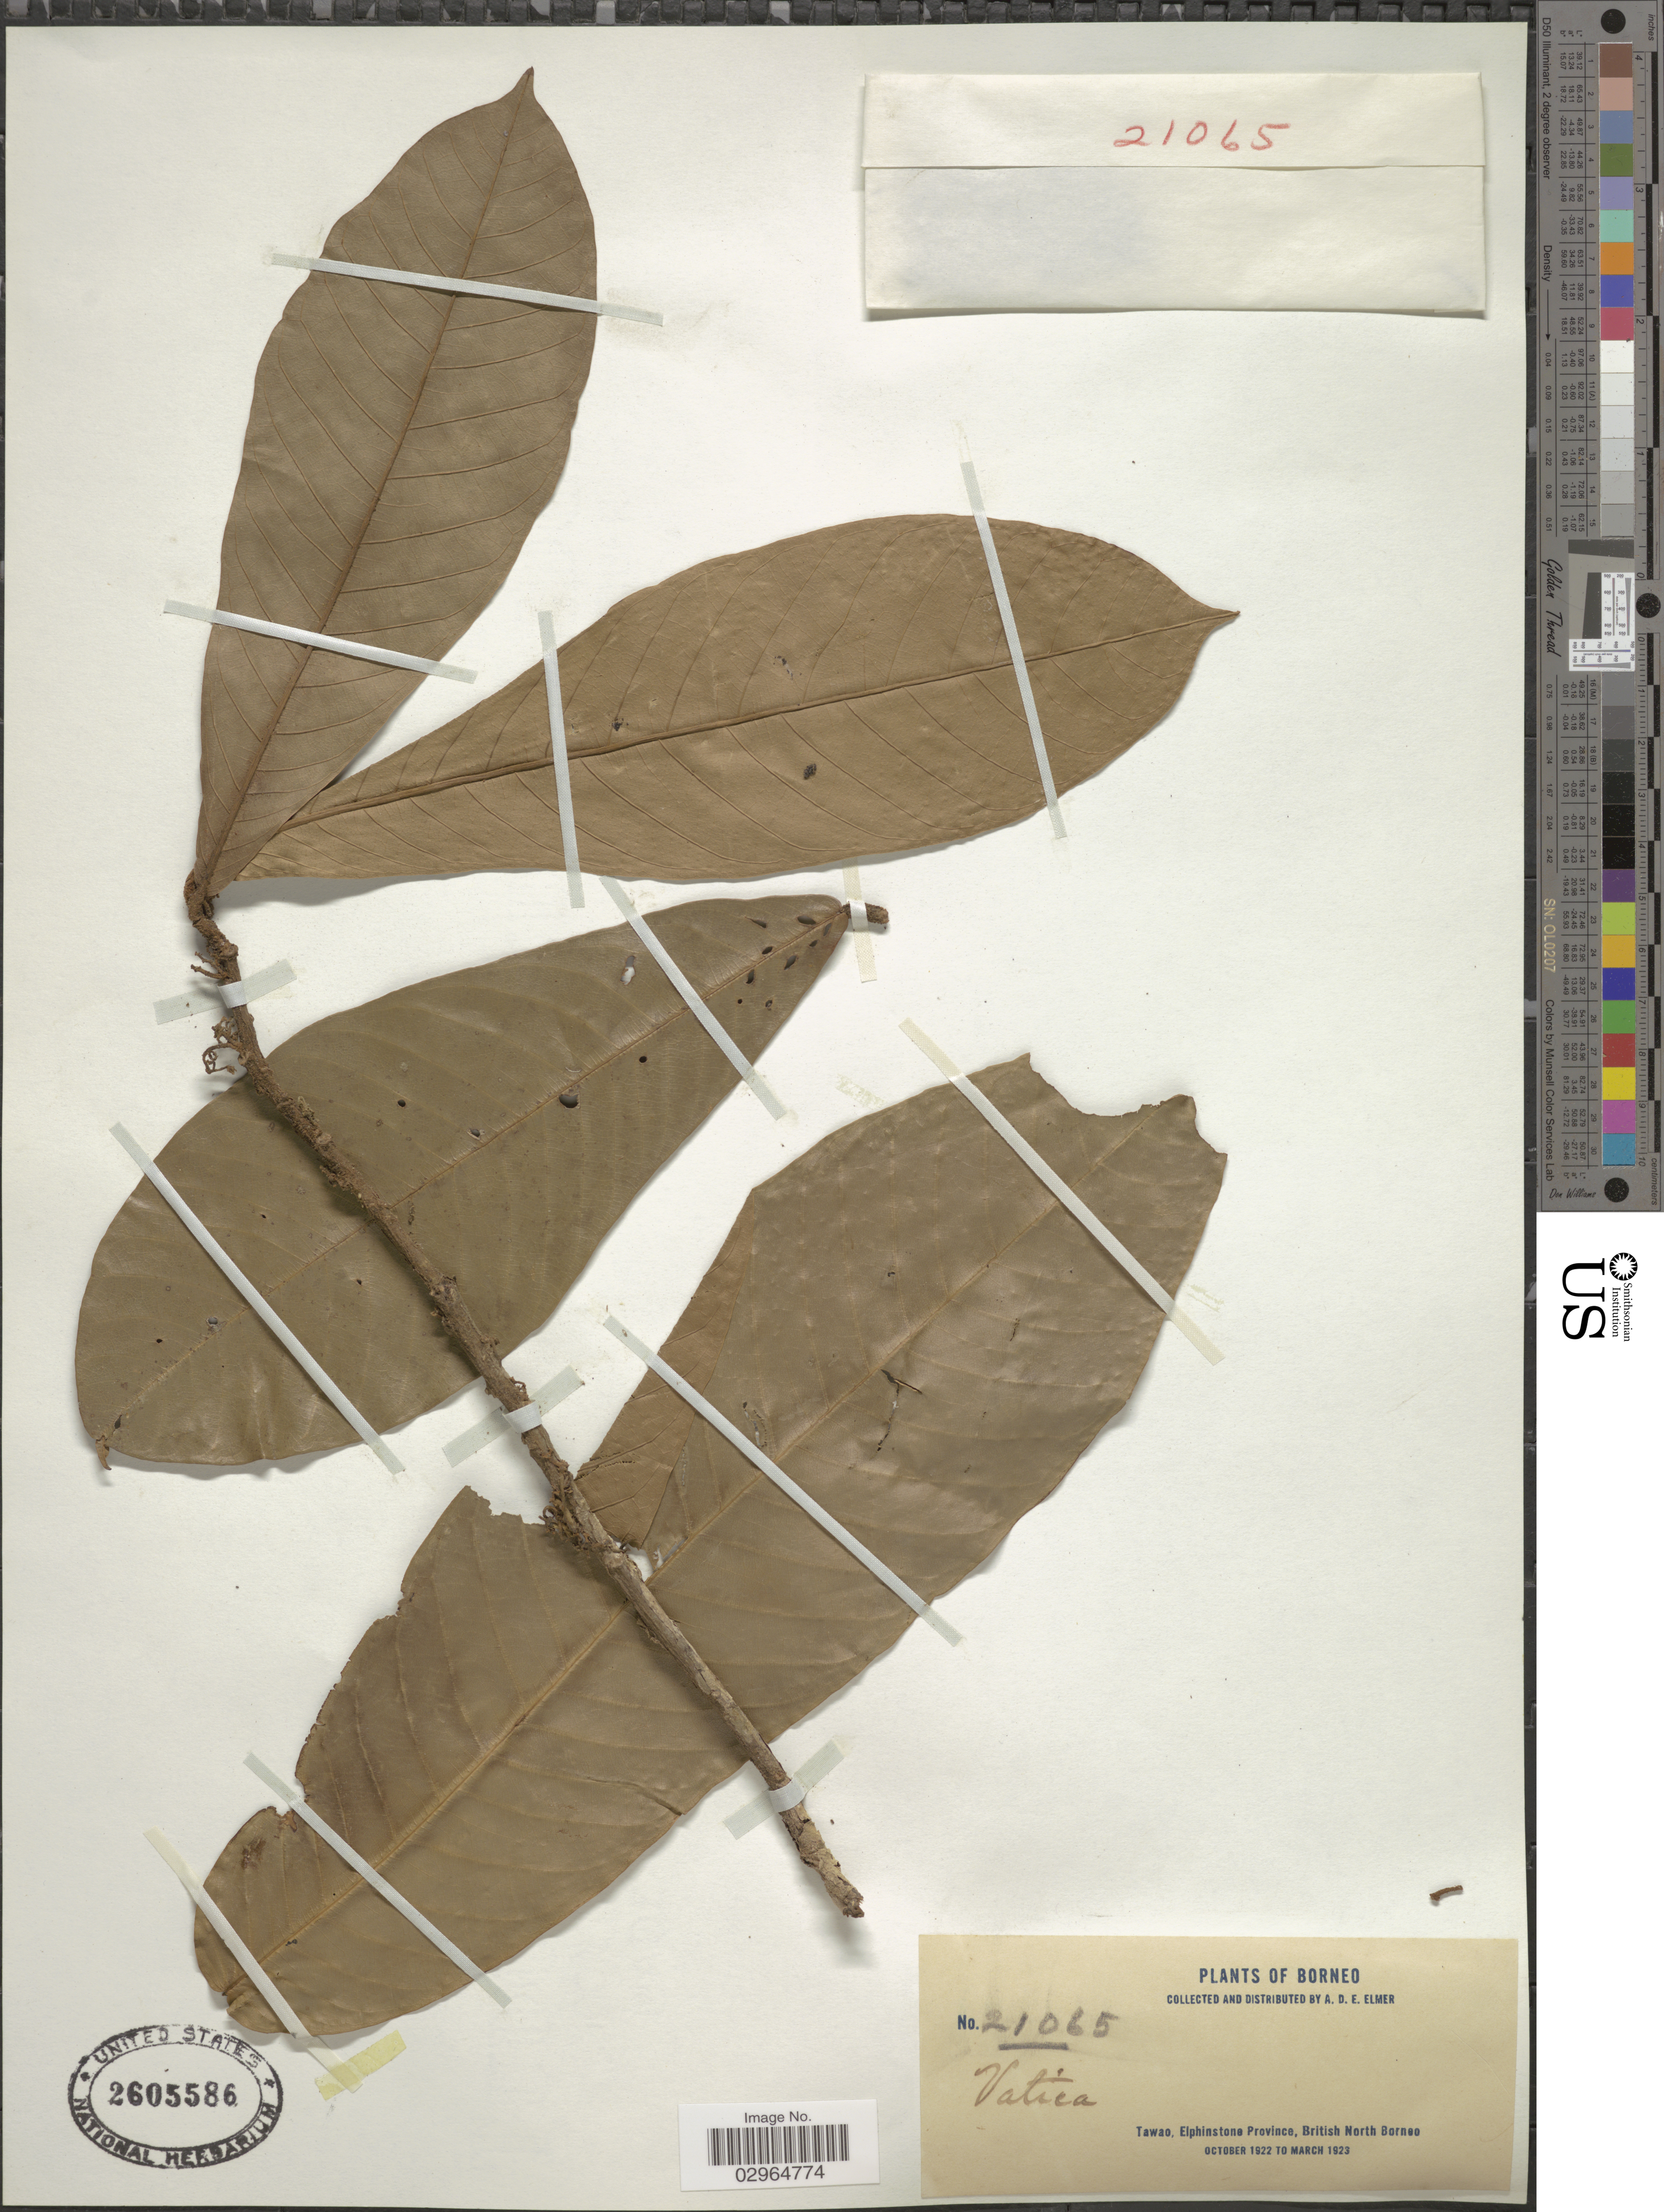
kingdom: Plantae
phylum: Tracheophyta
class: Magnoliopsida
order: Malvales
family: Dipterocarpaceae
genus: Vatica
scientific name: Vatica sp.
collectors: A. D. E. Elmer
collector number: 21065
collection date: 1922-10/1923-03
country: Malaysia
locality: Borneo. Tawao, Elphinstone Province, British North Borneo.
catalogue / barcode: US 2605586